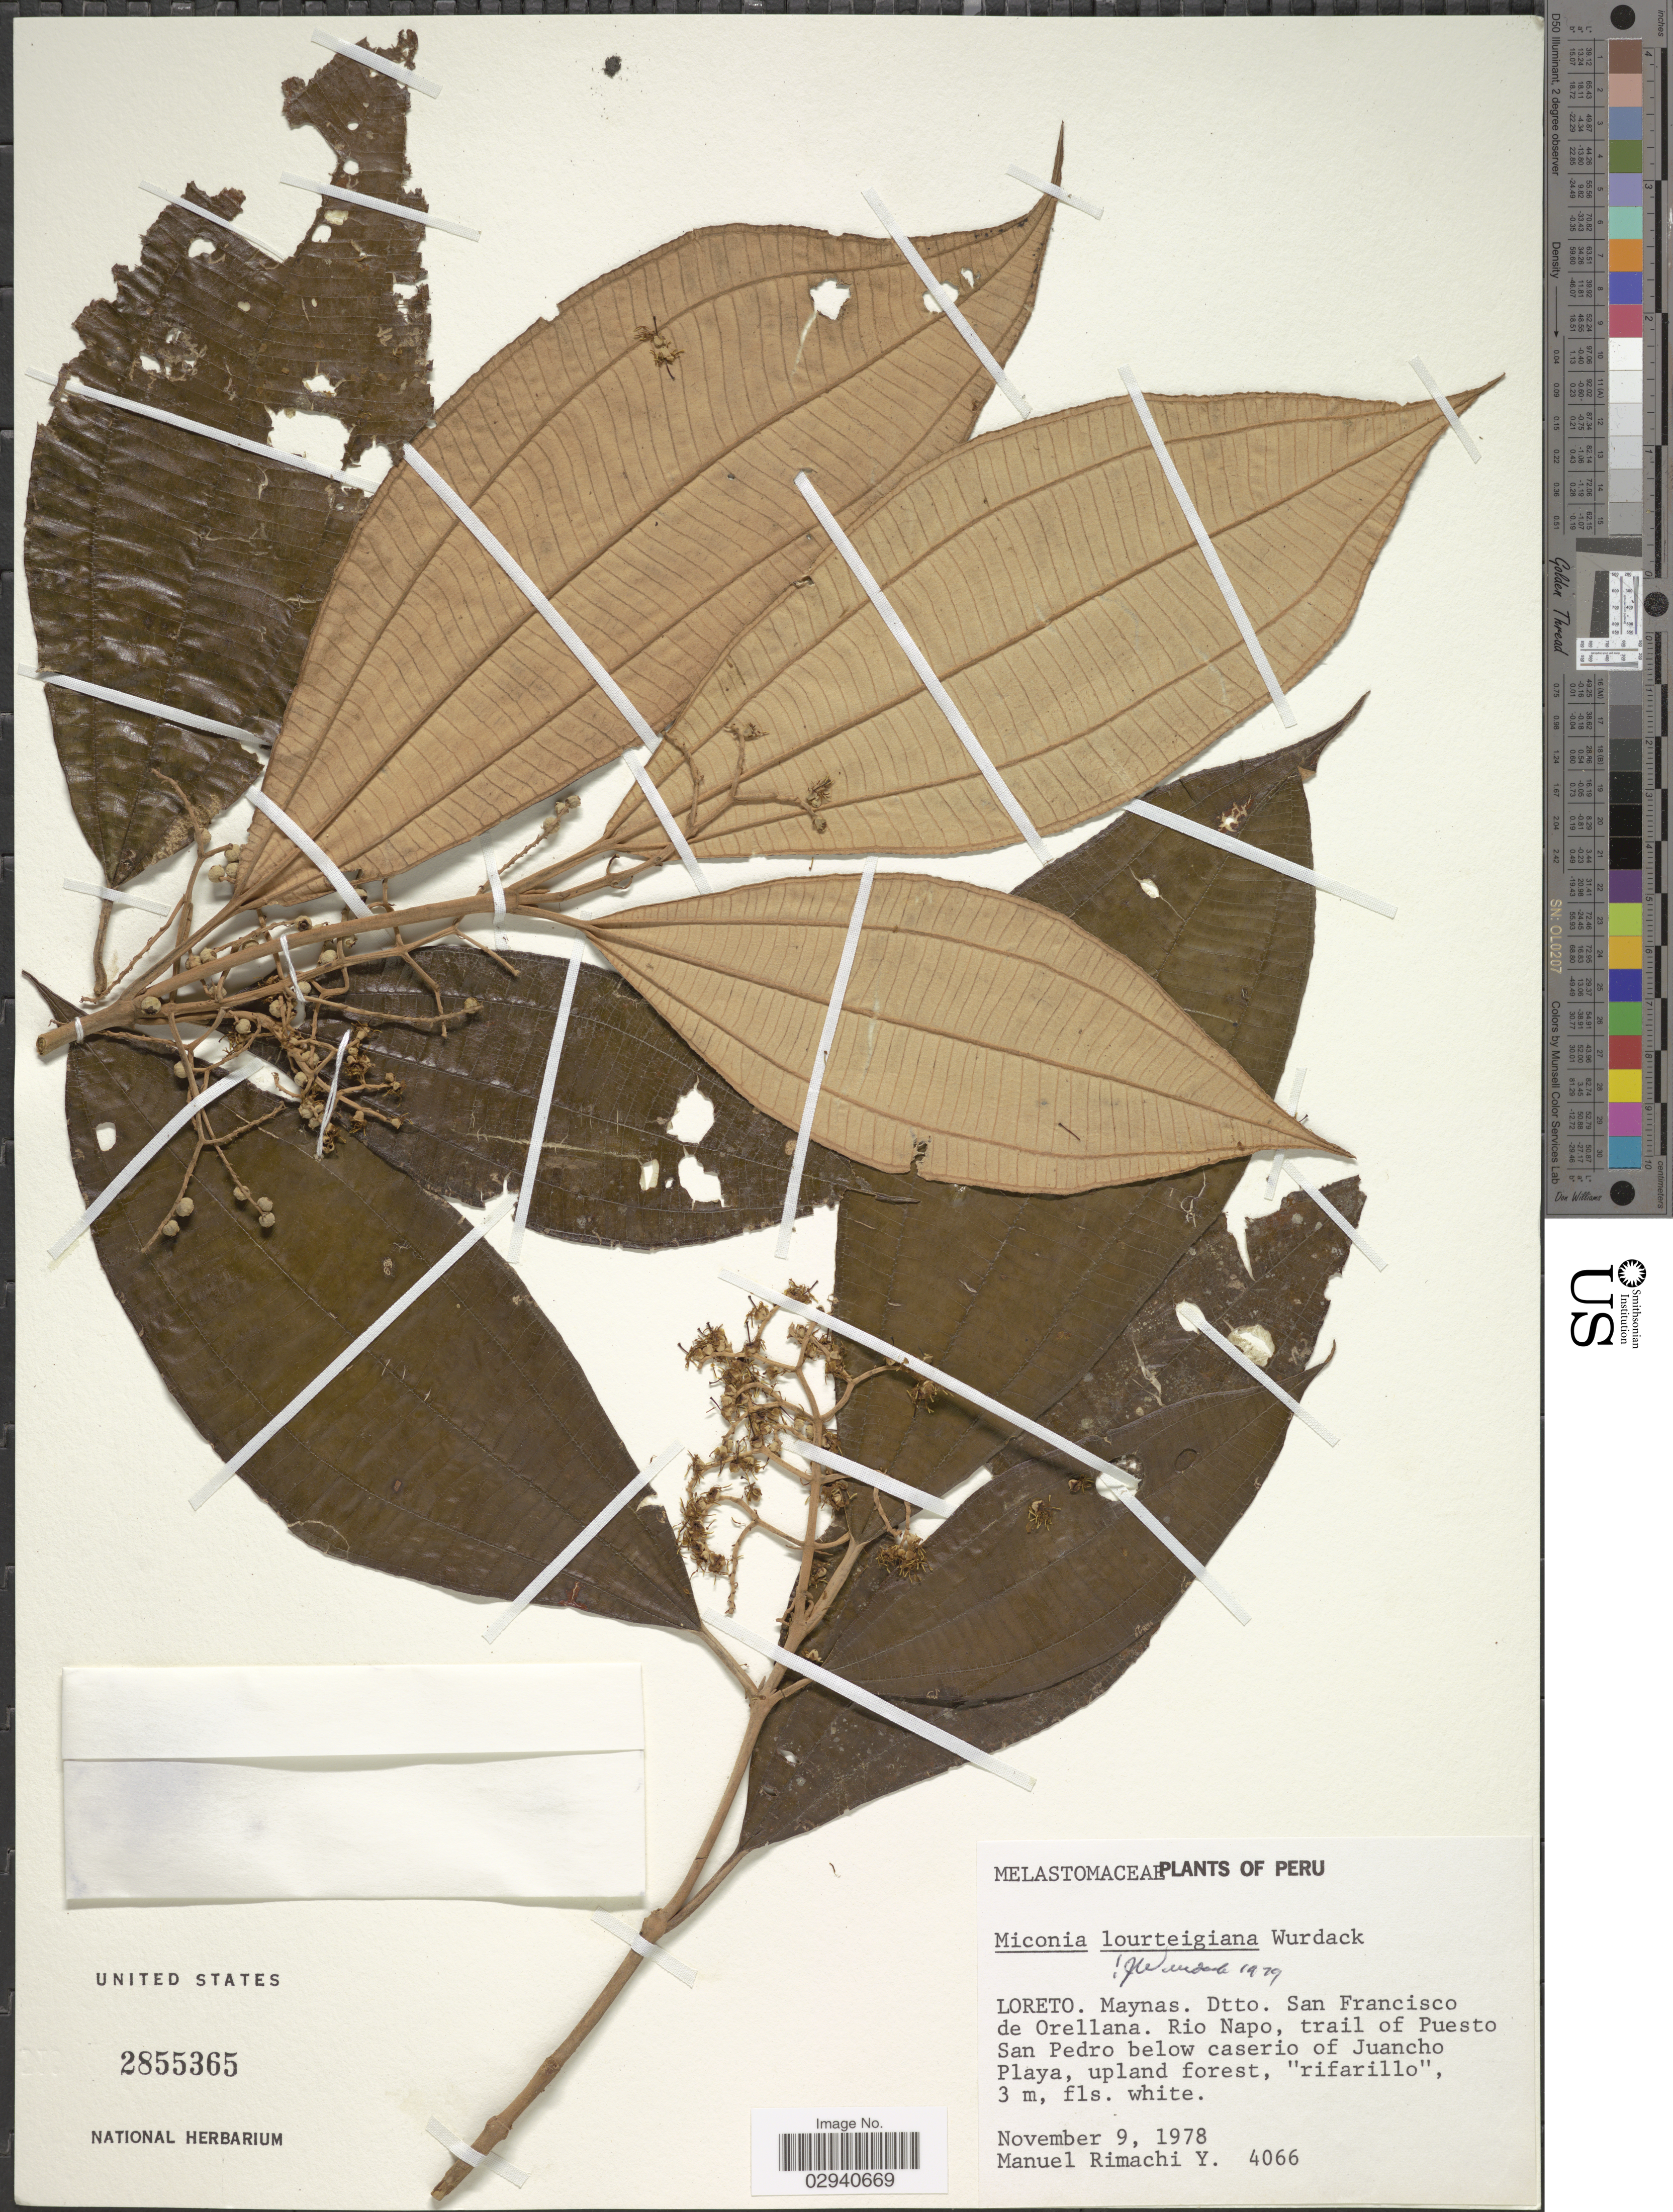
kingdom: Plantae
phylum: Tracheophyta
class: Magnoliopsida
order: Myrtales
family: Melastomataceae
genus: Miconia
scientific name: Miconia lourteigiana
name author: Wurdack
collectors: M. Rimachi Y.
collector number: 4066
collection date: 1978-11-09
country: Peru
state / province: Loreto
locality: Maynas. Dtto. San Francisco de Orellana. Rio Napo, trail of Puesto San Pedro below caserio of Juancho Playa.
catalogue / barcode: US 2855365